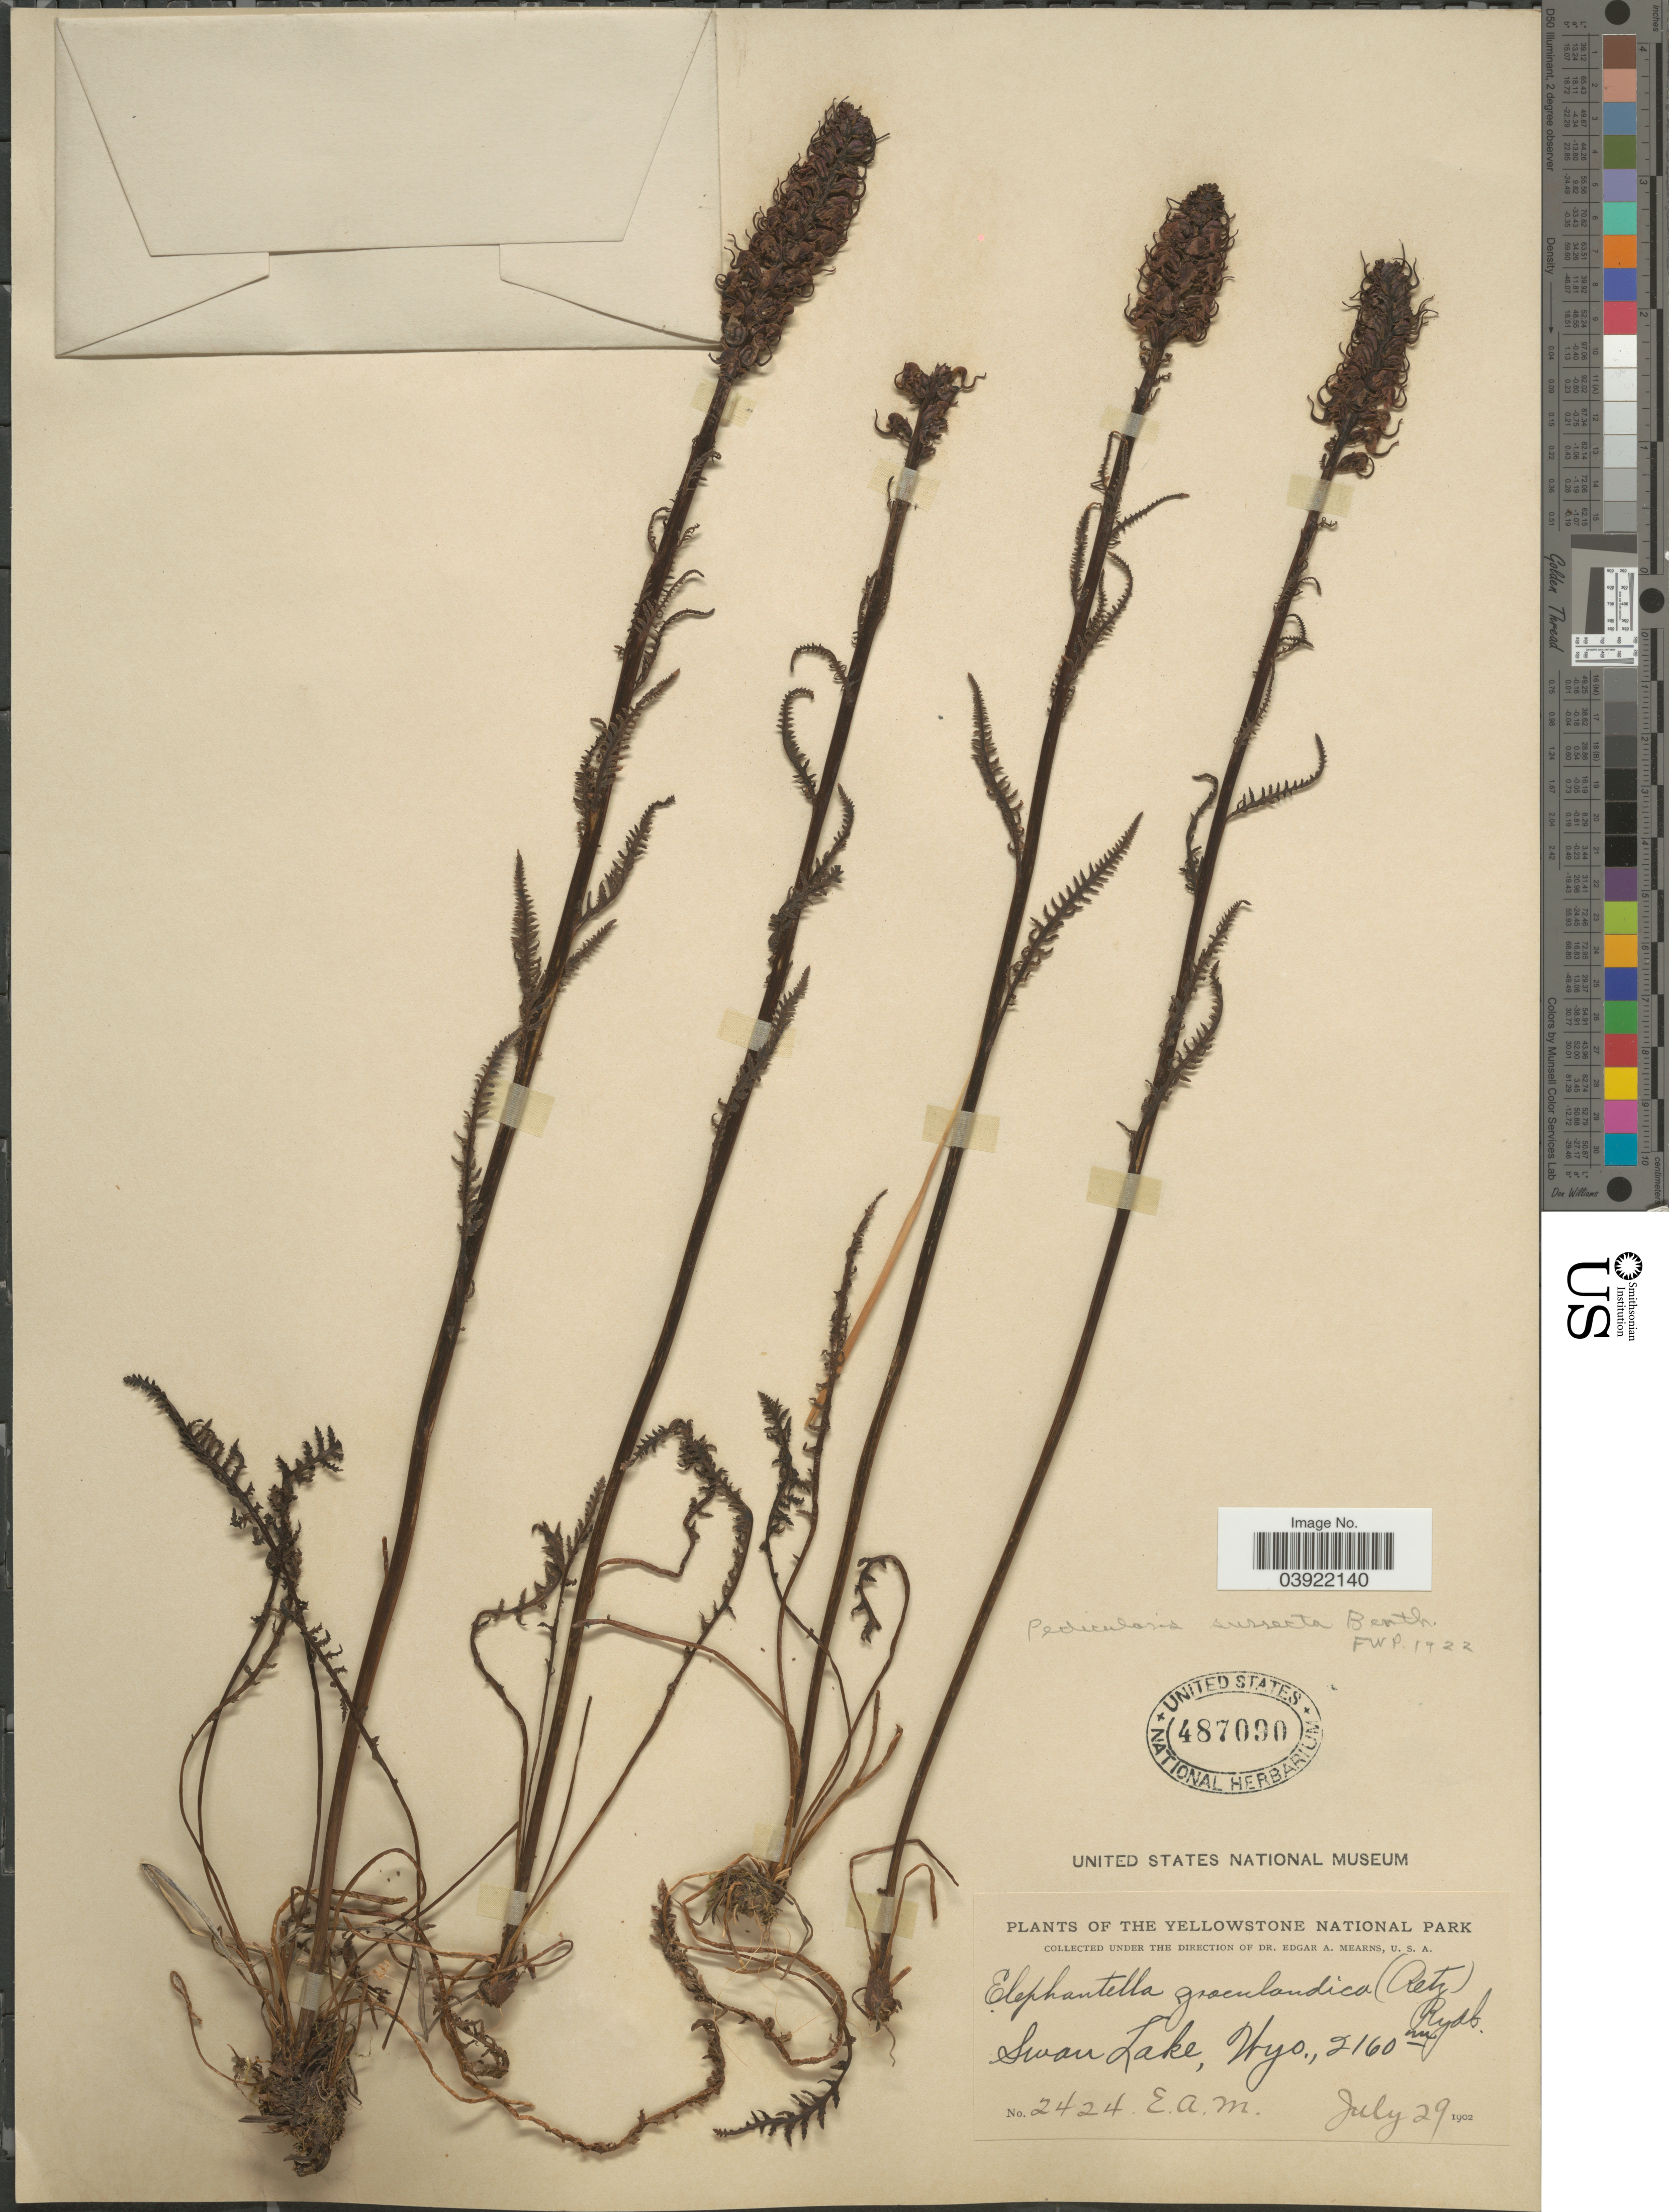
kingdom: Plantae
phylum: Tracheophyta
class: Magnoliopsida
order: Lamiales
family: Orobanchaceae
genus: Pedicularis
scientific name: Pedicularis groenlandica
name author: Retz.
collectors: E. A. Mearns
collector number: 2424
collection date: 1902-07-29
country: United States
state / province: Wyoming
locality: Yellowstone National Park. Swan Lake.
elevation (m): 2160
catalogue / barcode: US 487090